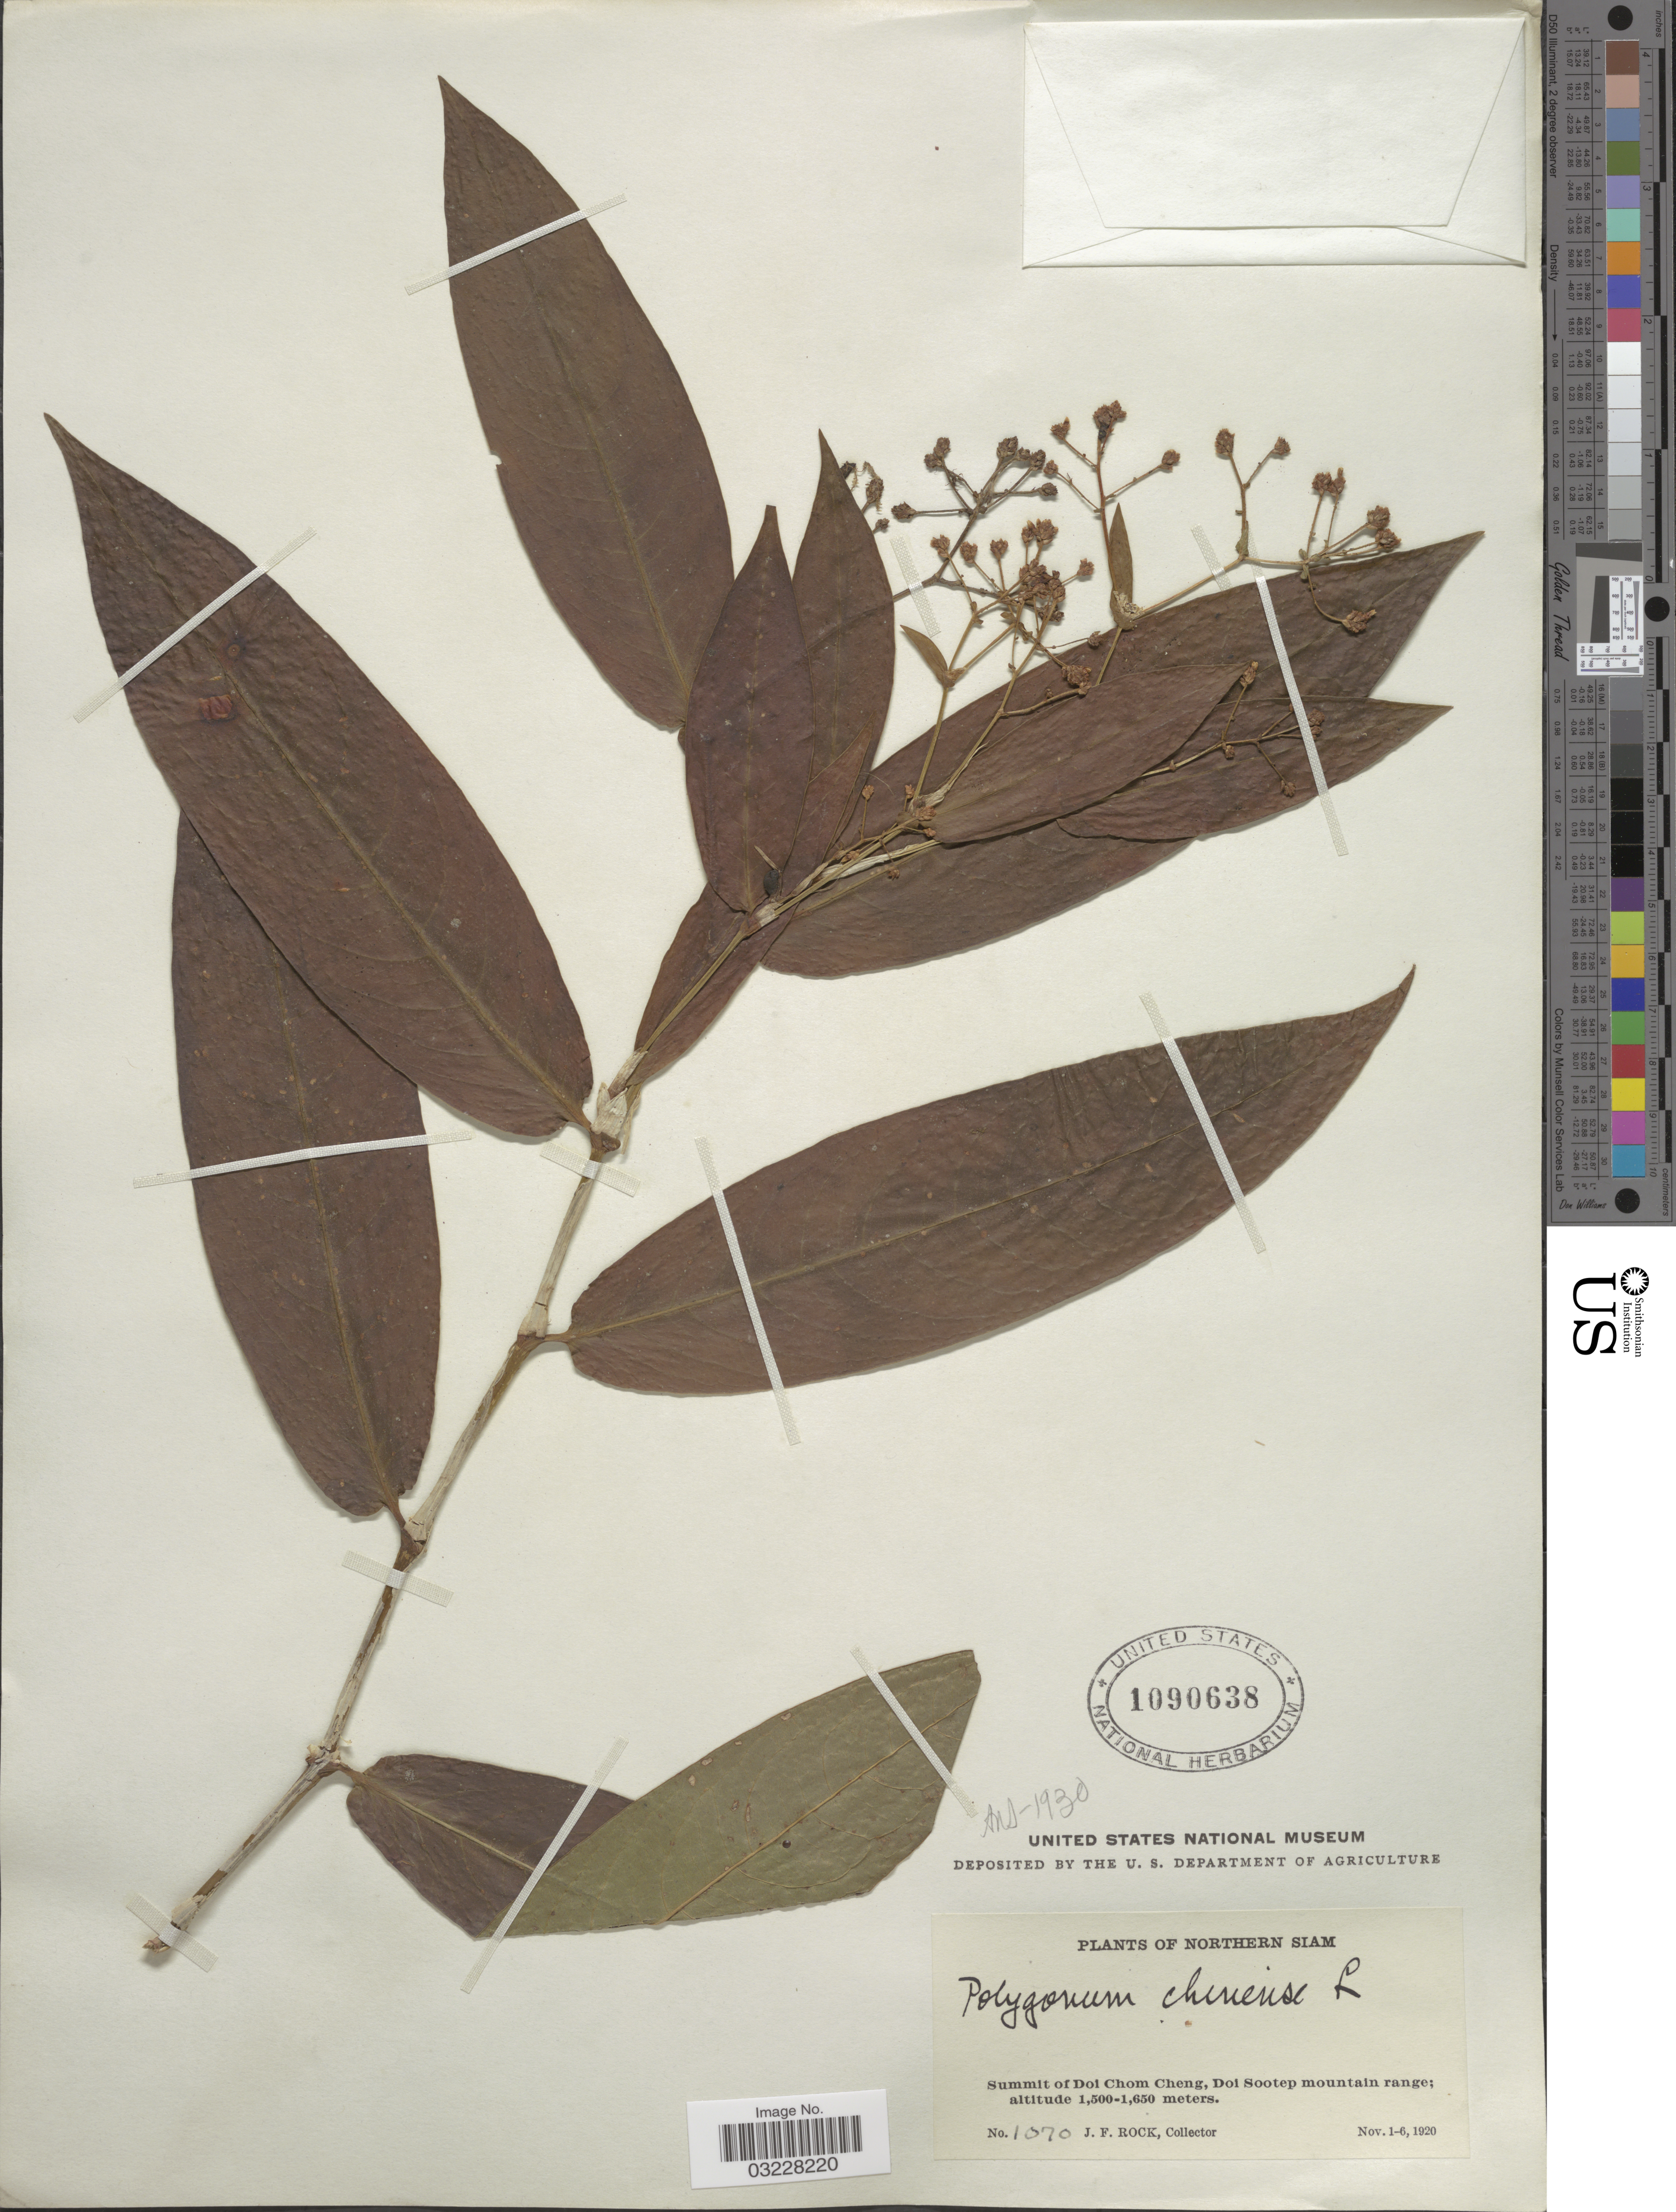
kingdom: Plantae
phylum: Tracheophyta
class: Magnoliopsida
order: Caryophyllales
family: Polygonaceae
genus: Polygonum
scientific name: Polygonum chinense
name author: L.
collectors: J. Rock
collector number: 1070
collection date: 1920-11-01/1920-11-06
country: Thailand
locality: Northern Siam. Summit of Doi Chom Cheng, Doi Sootep mountain range.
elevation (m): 1500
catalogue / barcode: US 1090638